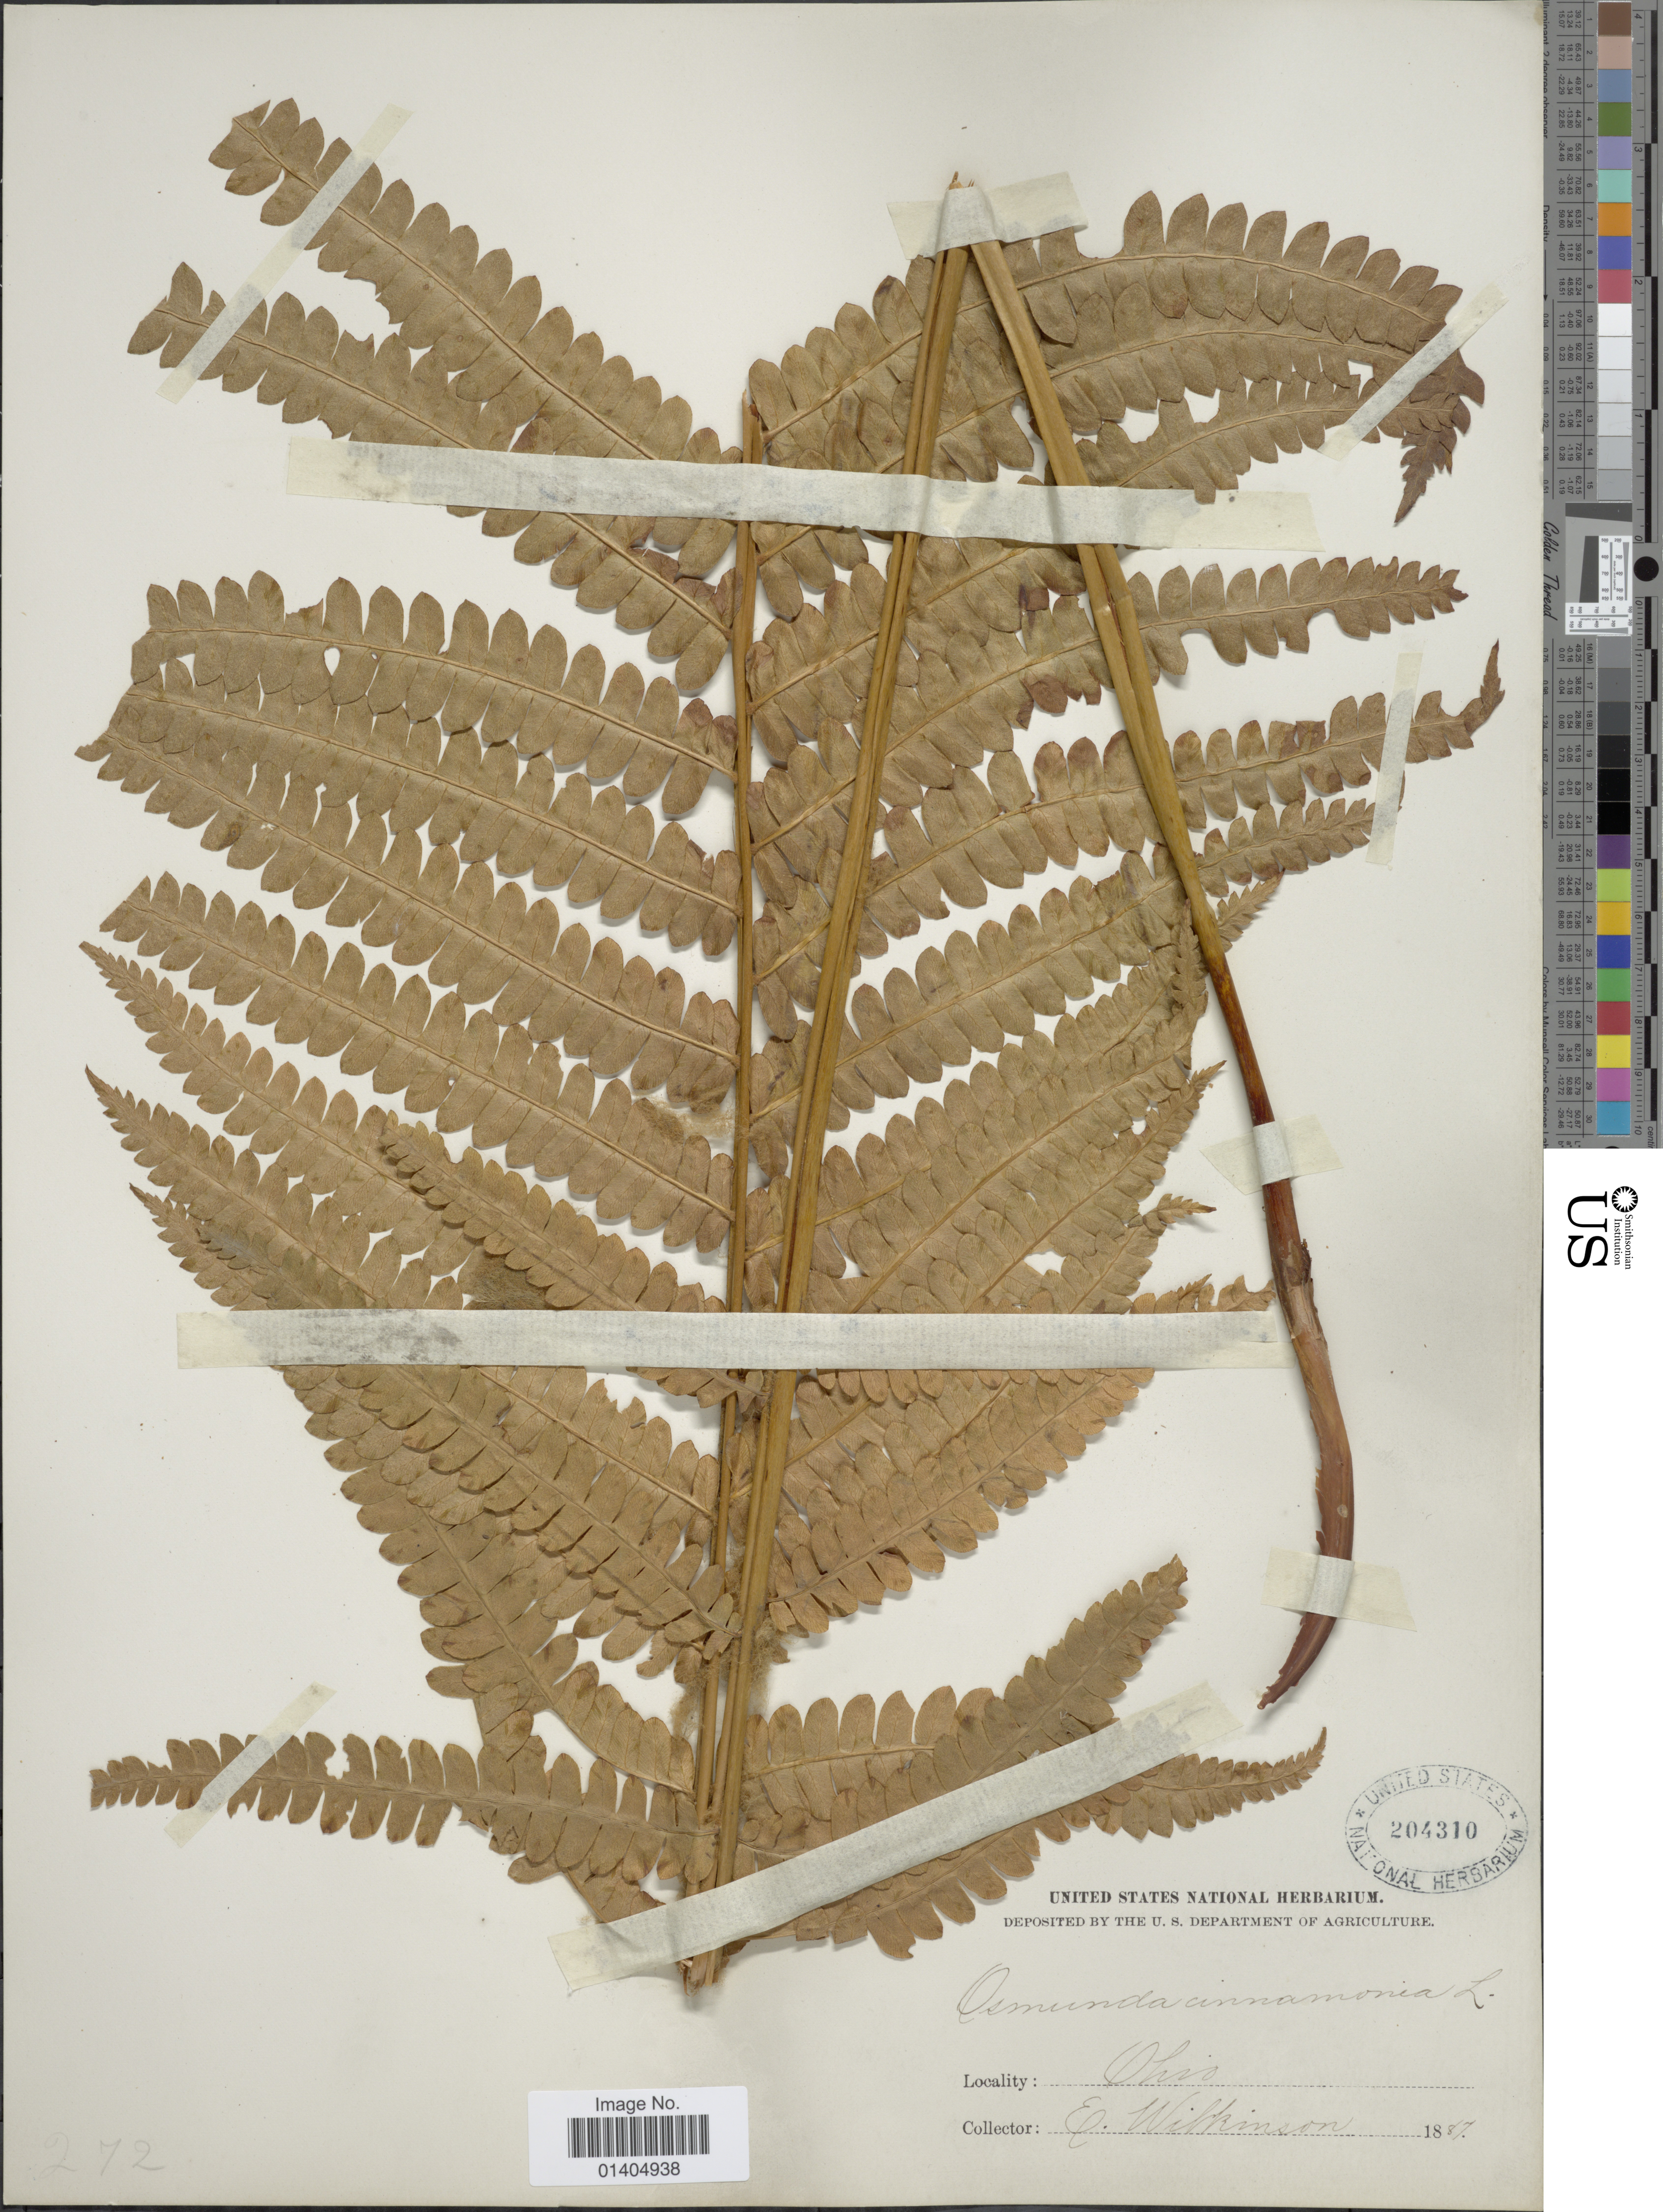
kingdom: Plantae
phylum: Tracheophyta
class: Polypodiopsida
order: Osmundales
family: Osmundaceae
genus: Osmundastrum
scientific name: Osmundastrum cinnamomeum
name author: (L.) C. Presl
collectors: O. Wilkinson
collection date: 1887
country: United States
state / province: Ohio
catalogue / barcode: US 204310